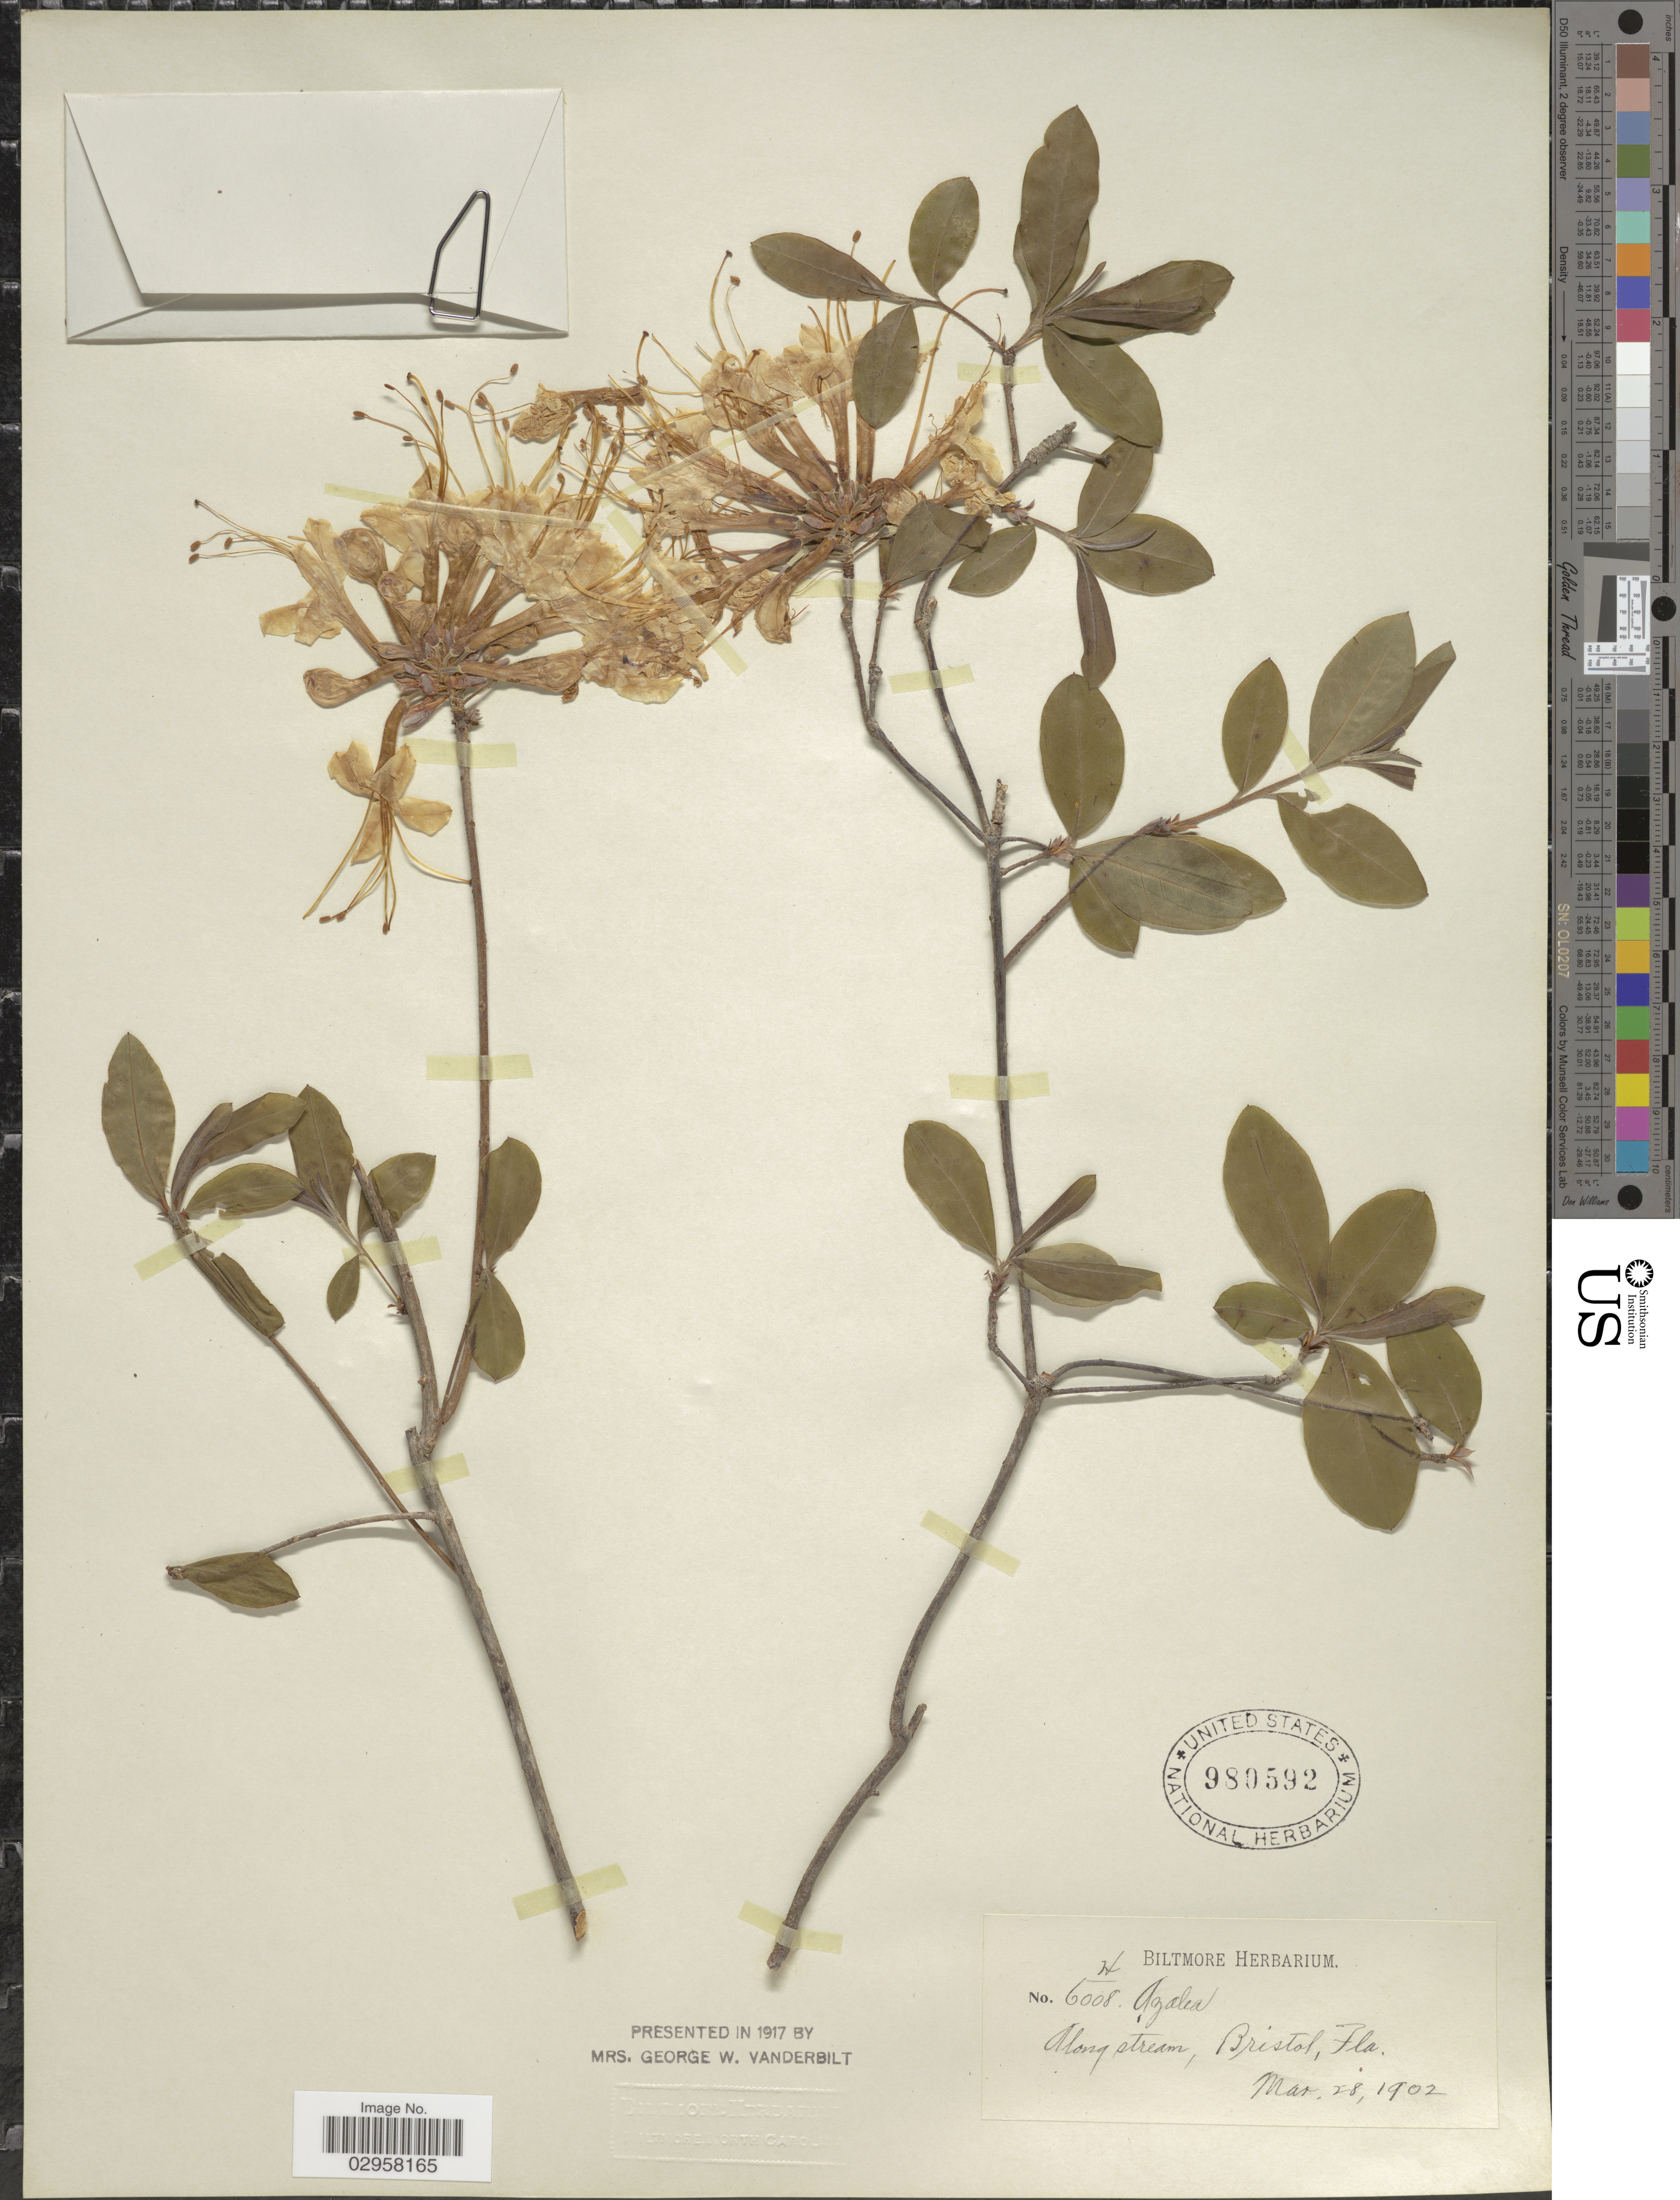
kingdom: Plantae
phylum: Tracheophyta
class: Magnoliopsida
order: Ericales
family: Ericaceae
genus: Rhododendron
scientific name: Rhododendron canescens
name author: (Michx.) Sweet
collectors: ex herb. Biltmore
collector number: H/6008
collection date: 1902-03-28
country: United States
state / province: Alabama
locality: Along stream, Bristol.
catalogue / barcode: US 980592